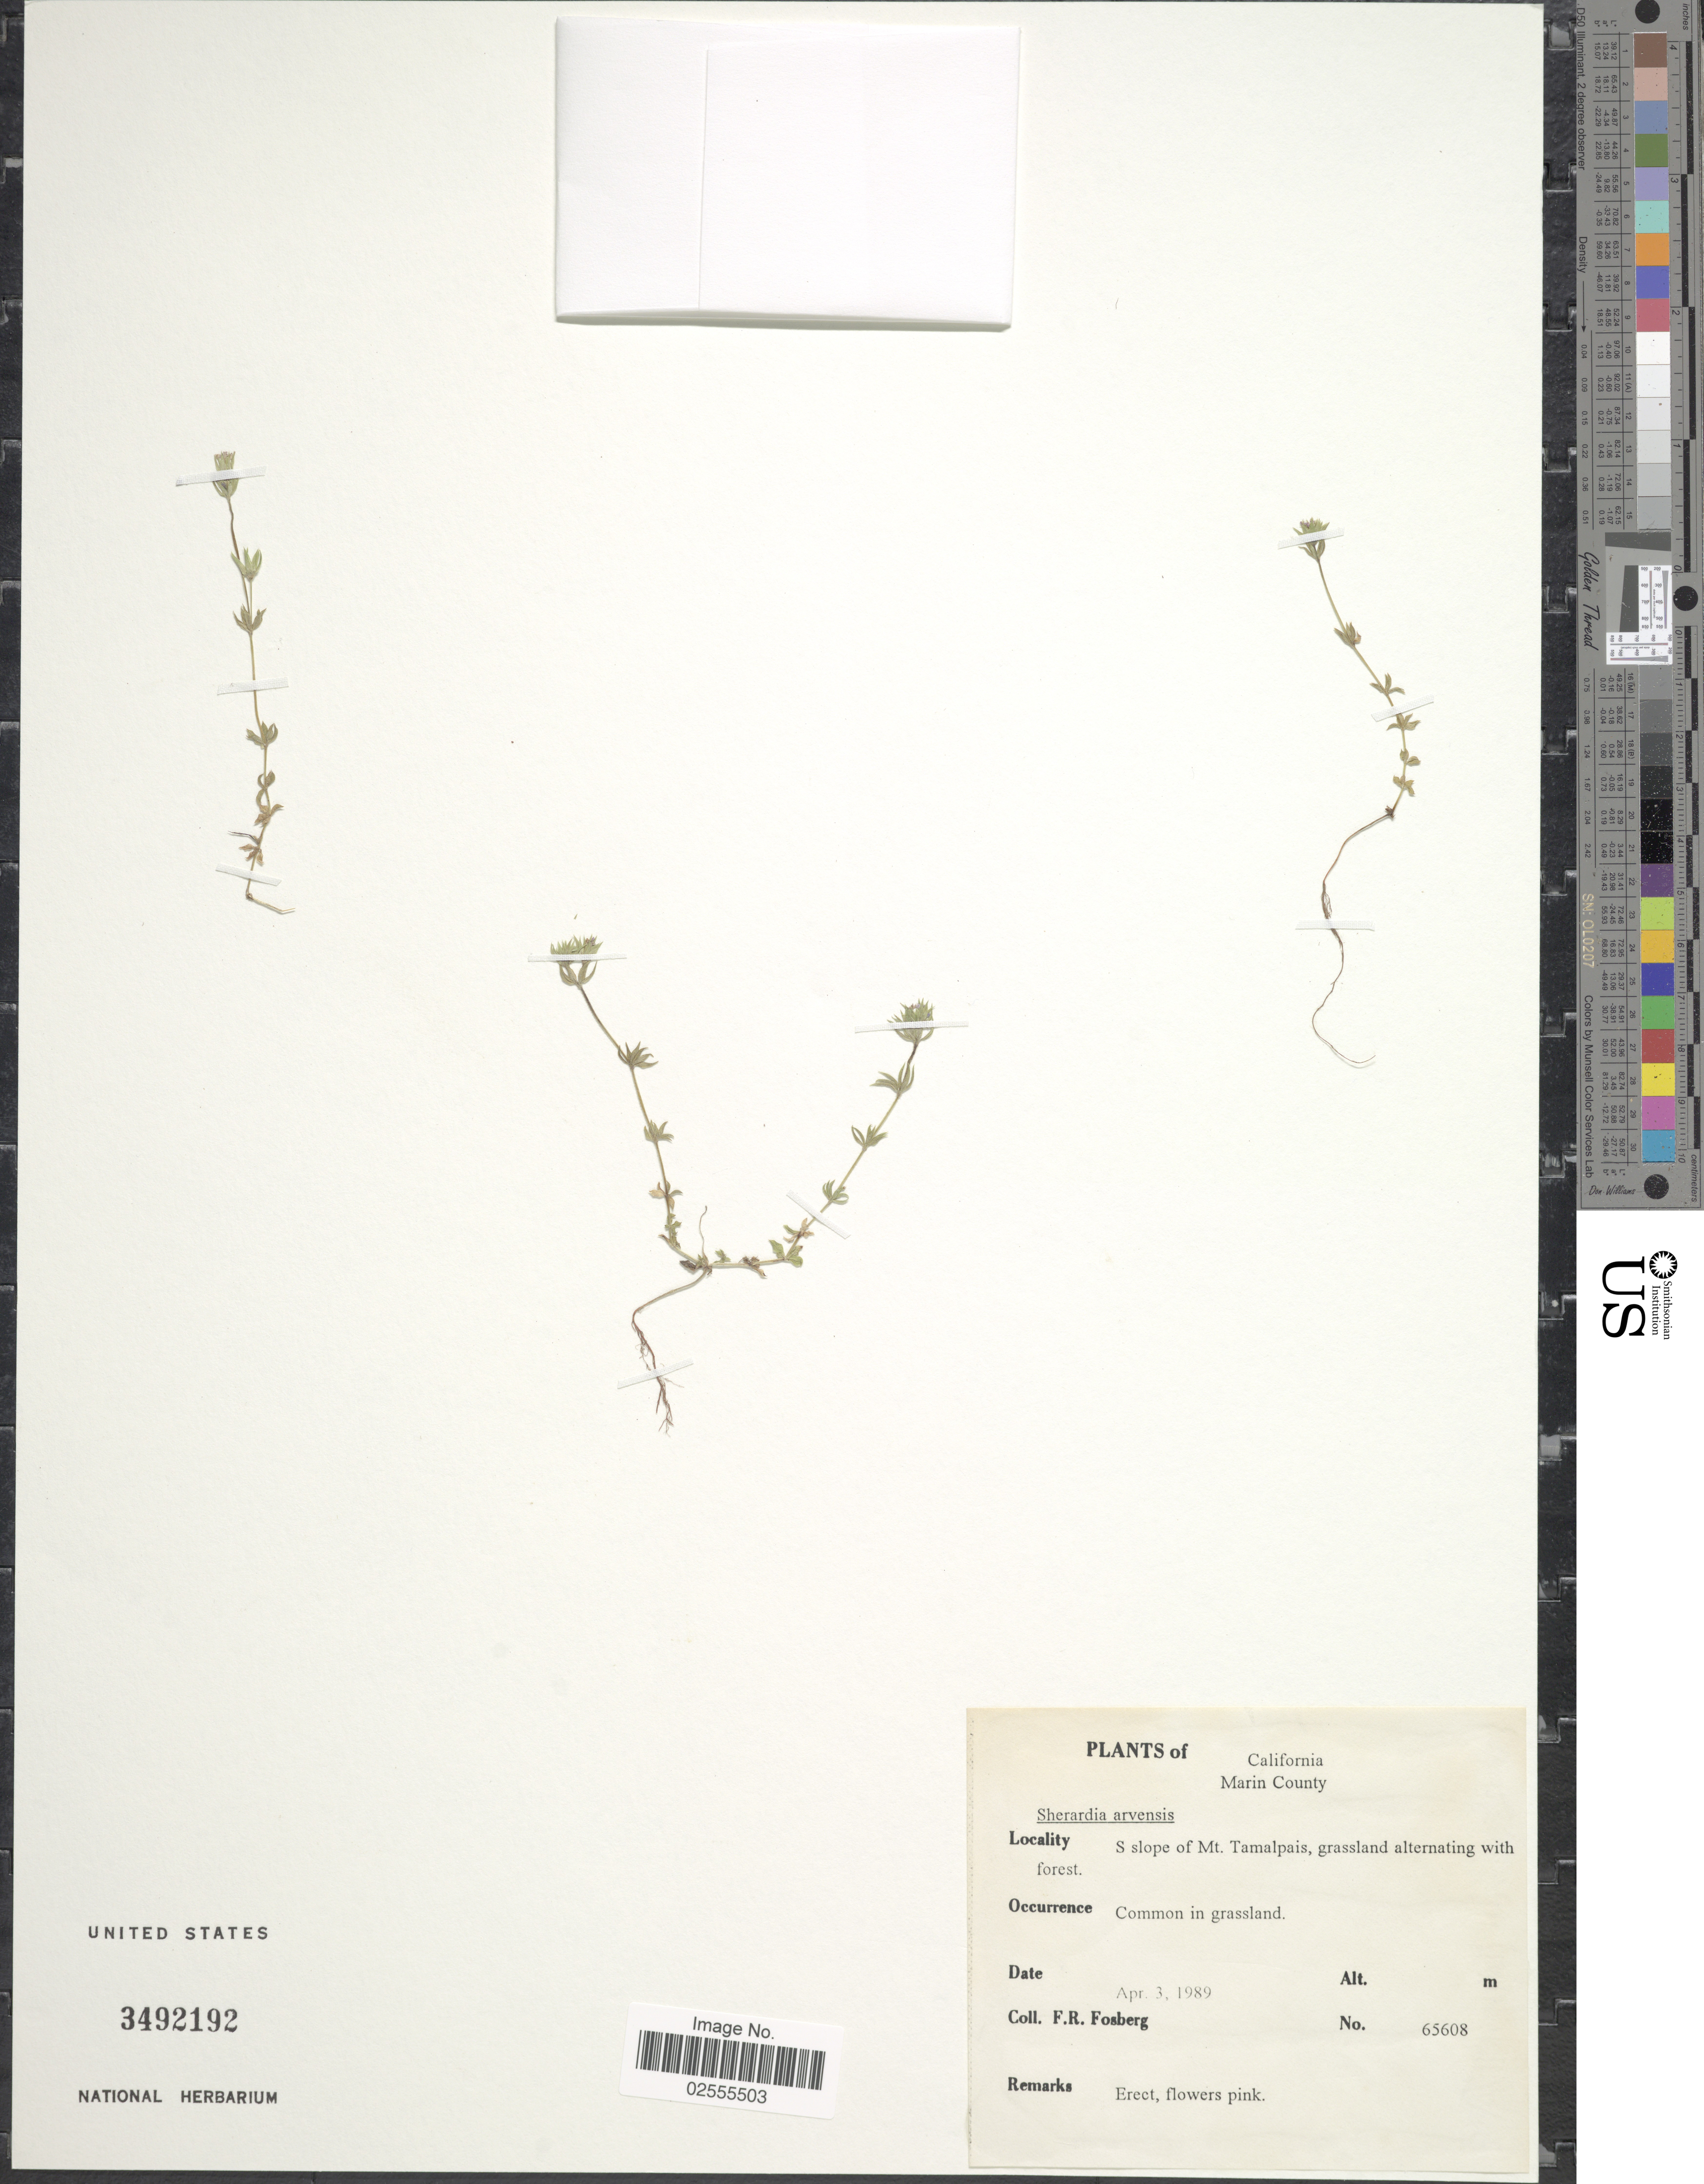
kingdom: Plantae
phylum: Tracheophyta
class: Magnoliopsida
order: Gentianales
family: Rubiaceae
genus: Sherardia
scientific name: Sherardia arvensis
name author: L.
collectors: F. R. Fosberg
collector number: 65608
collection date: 1989-04-03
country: United States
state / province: California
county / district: Marin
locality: Marin County, S slope of Mt. Tamalpais.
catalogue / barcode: US 3492192